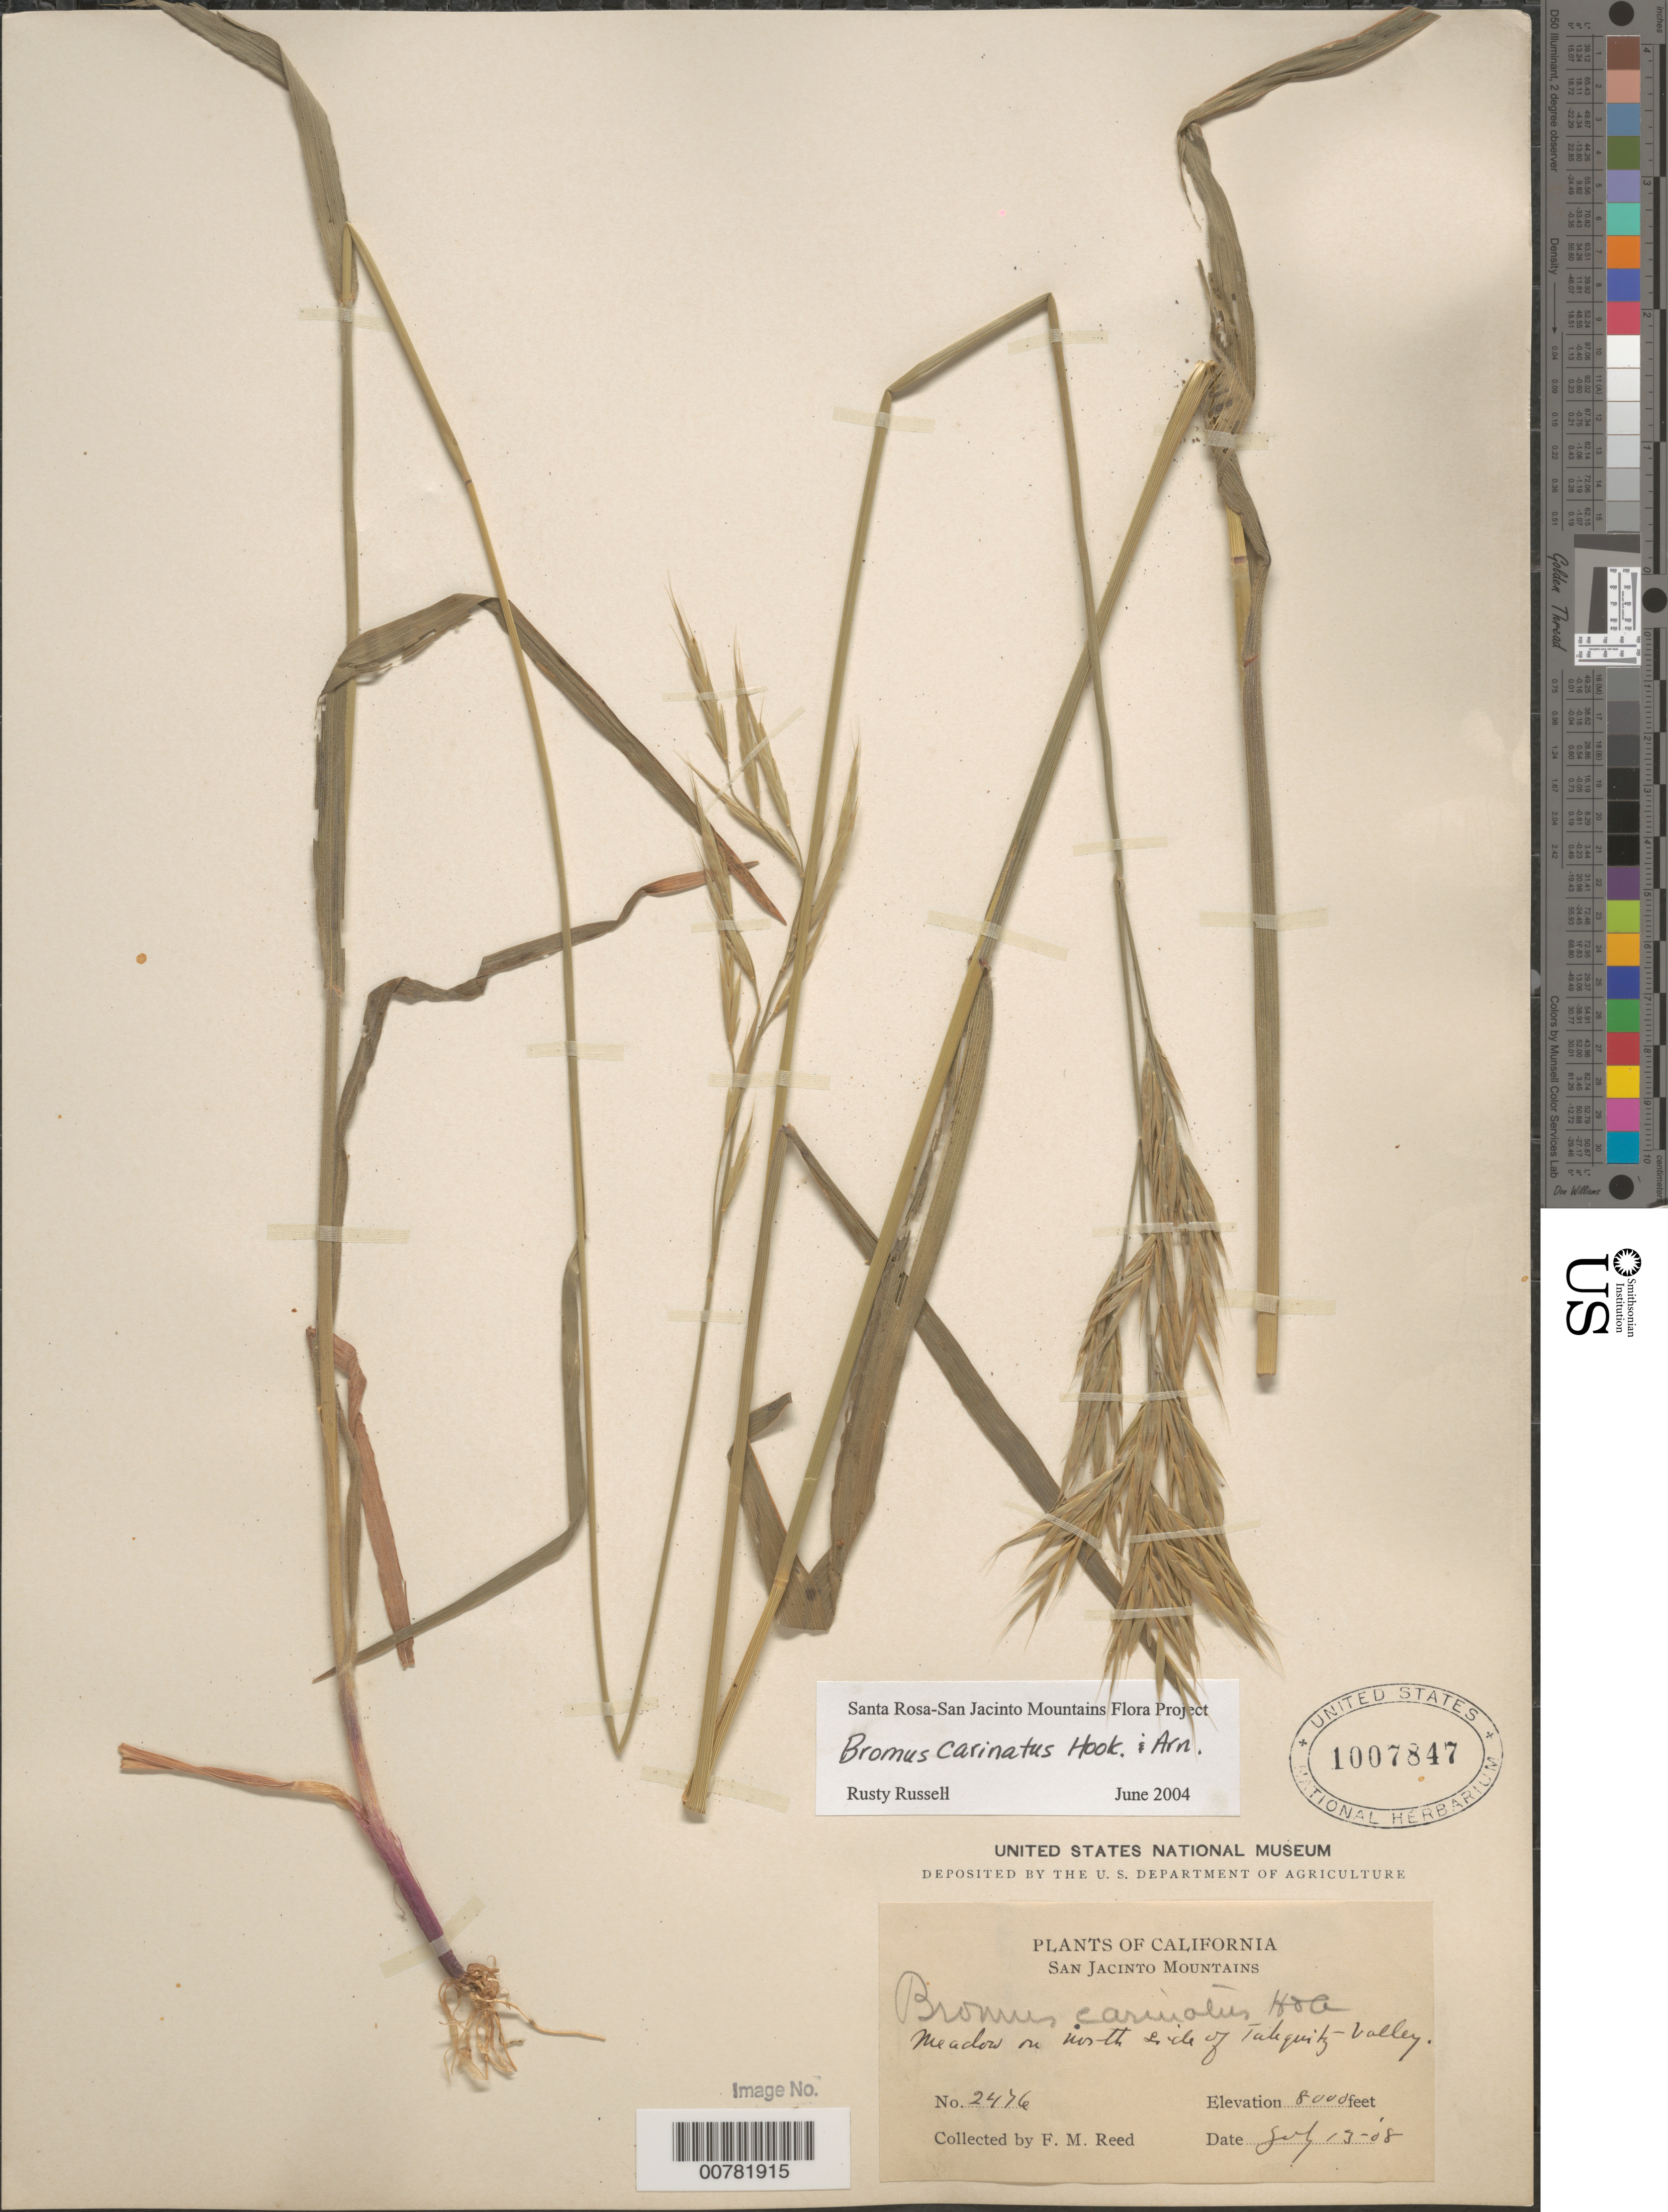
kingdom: Plantae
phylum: Tracheophyta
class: Liliopsida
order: Poales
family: Poaceae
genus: Bromus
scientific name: Bromus carinatus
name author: Hook. & Arn.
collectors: F. Reed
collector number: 2476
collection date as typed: Transcribed d/m/y: 13/7/8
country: United States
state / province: California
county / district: Riverside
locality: San Jacinto Mountains. Meadow on north side of Tahquitz-Valley.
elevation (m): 2438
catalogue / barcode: US 1007847